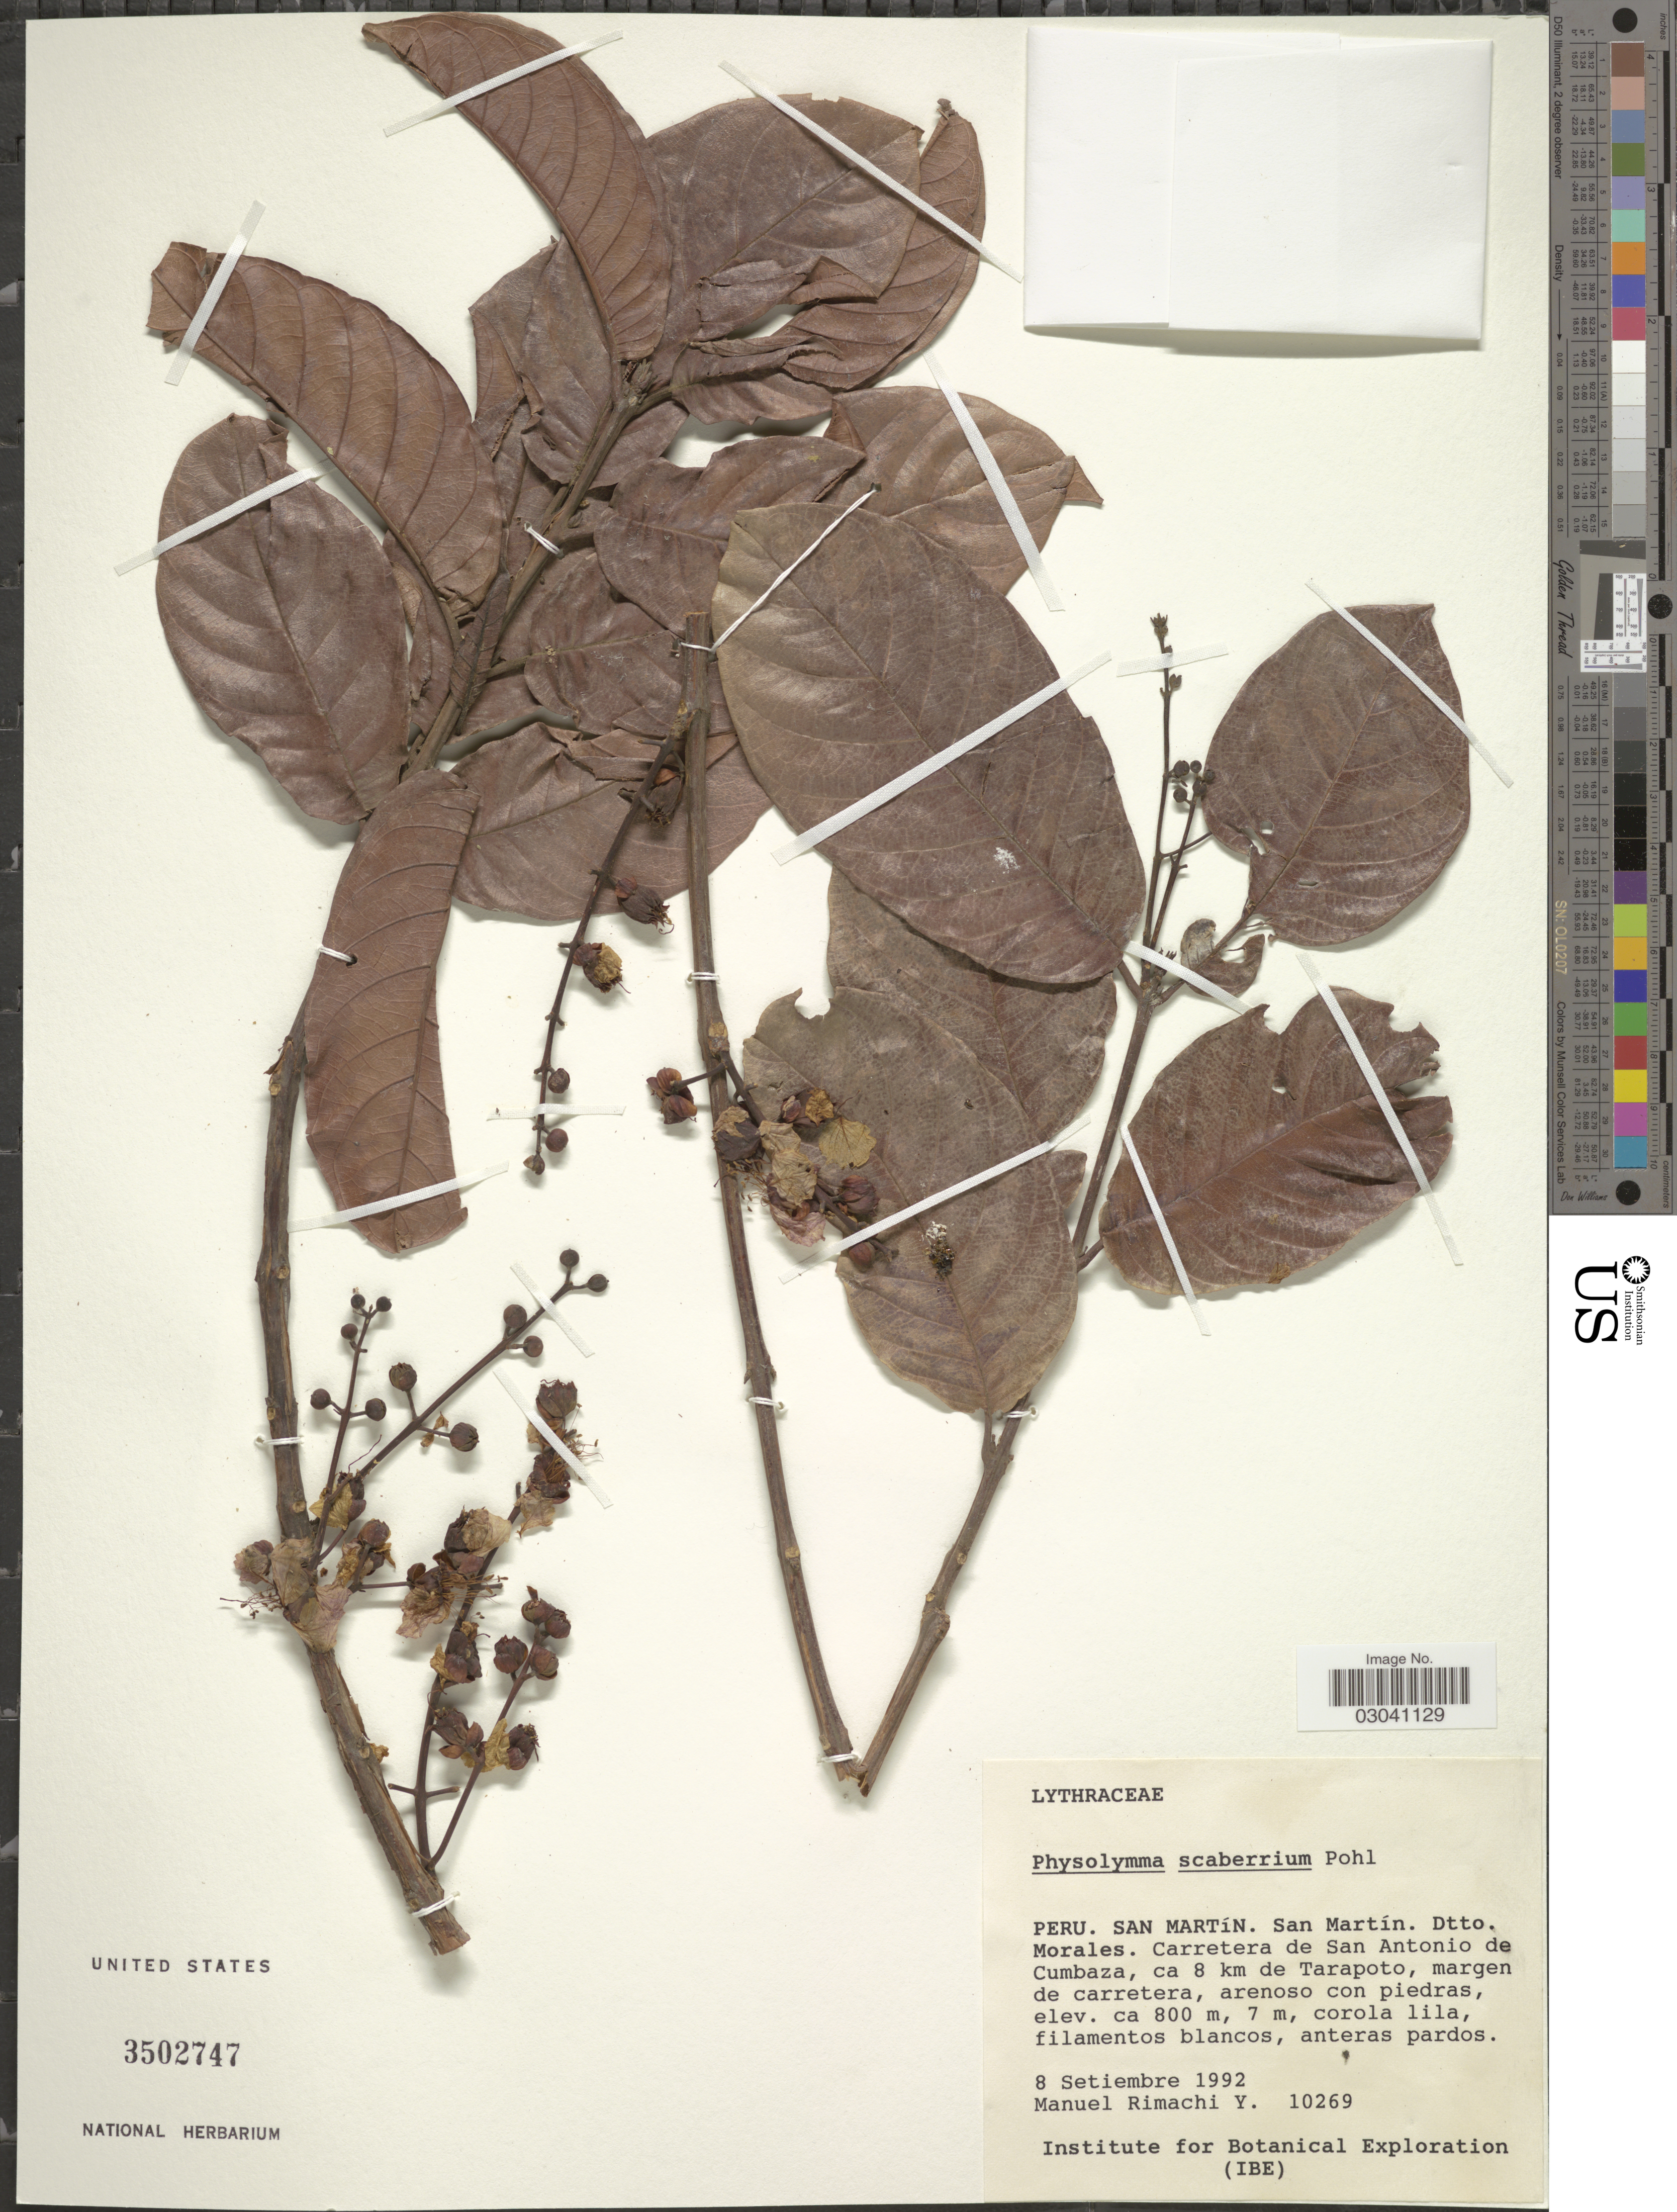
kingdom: Plantae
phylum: Tracheophyta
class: Magnoliopsida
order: Myrtales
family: Lythraceae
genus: Physocalymma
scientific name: Physocalymma scaberrimum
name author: Pohl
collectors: M. Rimachi Y.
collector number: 10269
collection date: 1992-09-08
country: Peru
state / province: San Martín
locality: San Martín. Dtto. Morales. Carretera de San Antonio de Cumbaza, ca 8 km de Tarapoto.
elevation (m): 800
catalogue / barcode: US 3502747